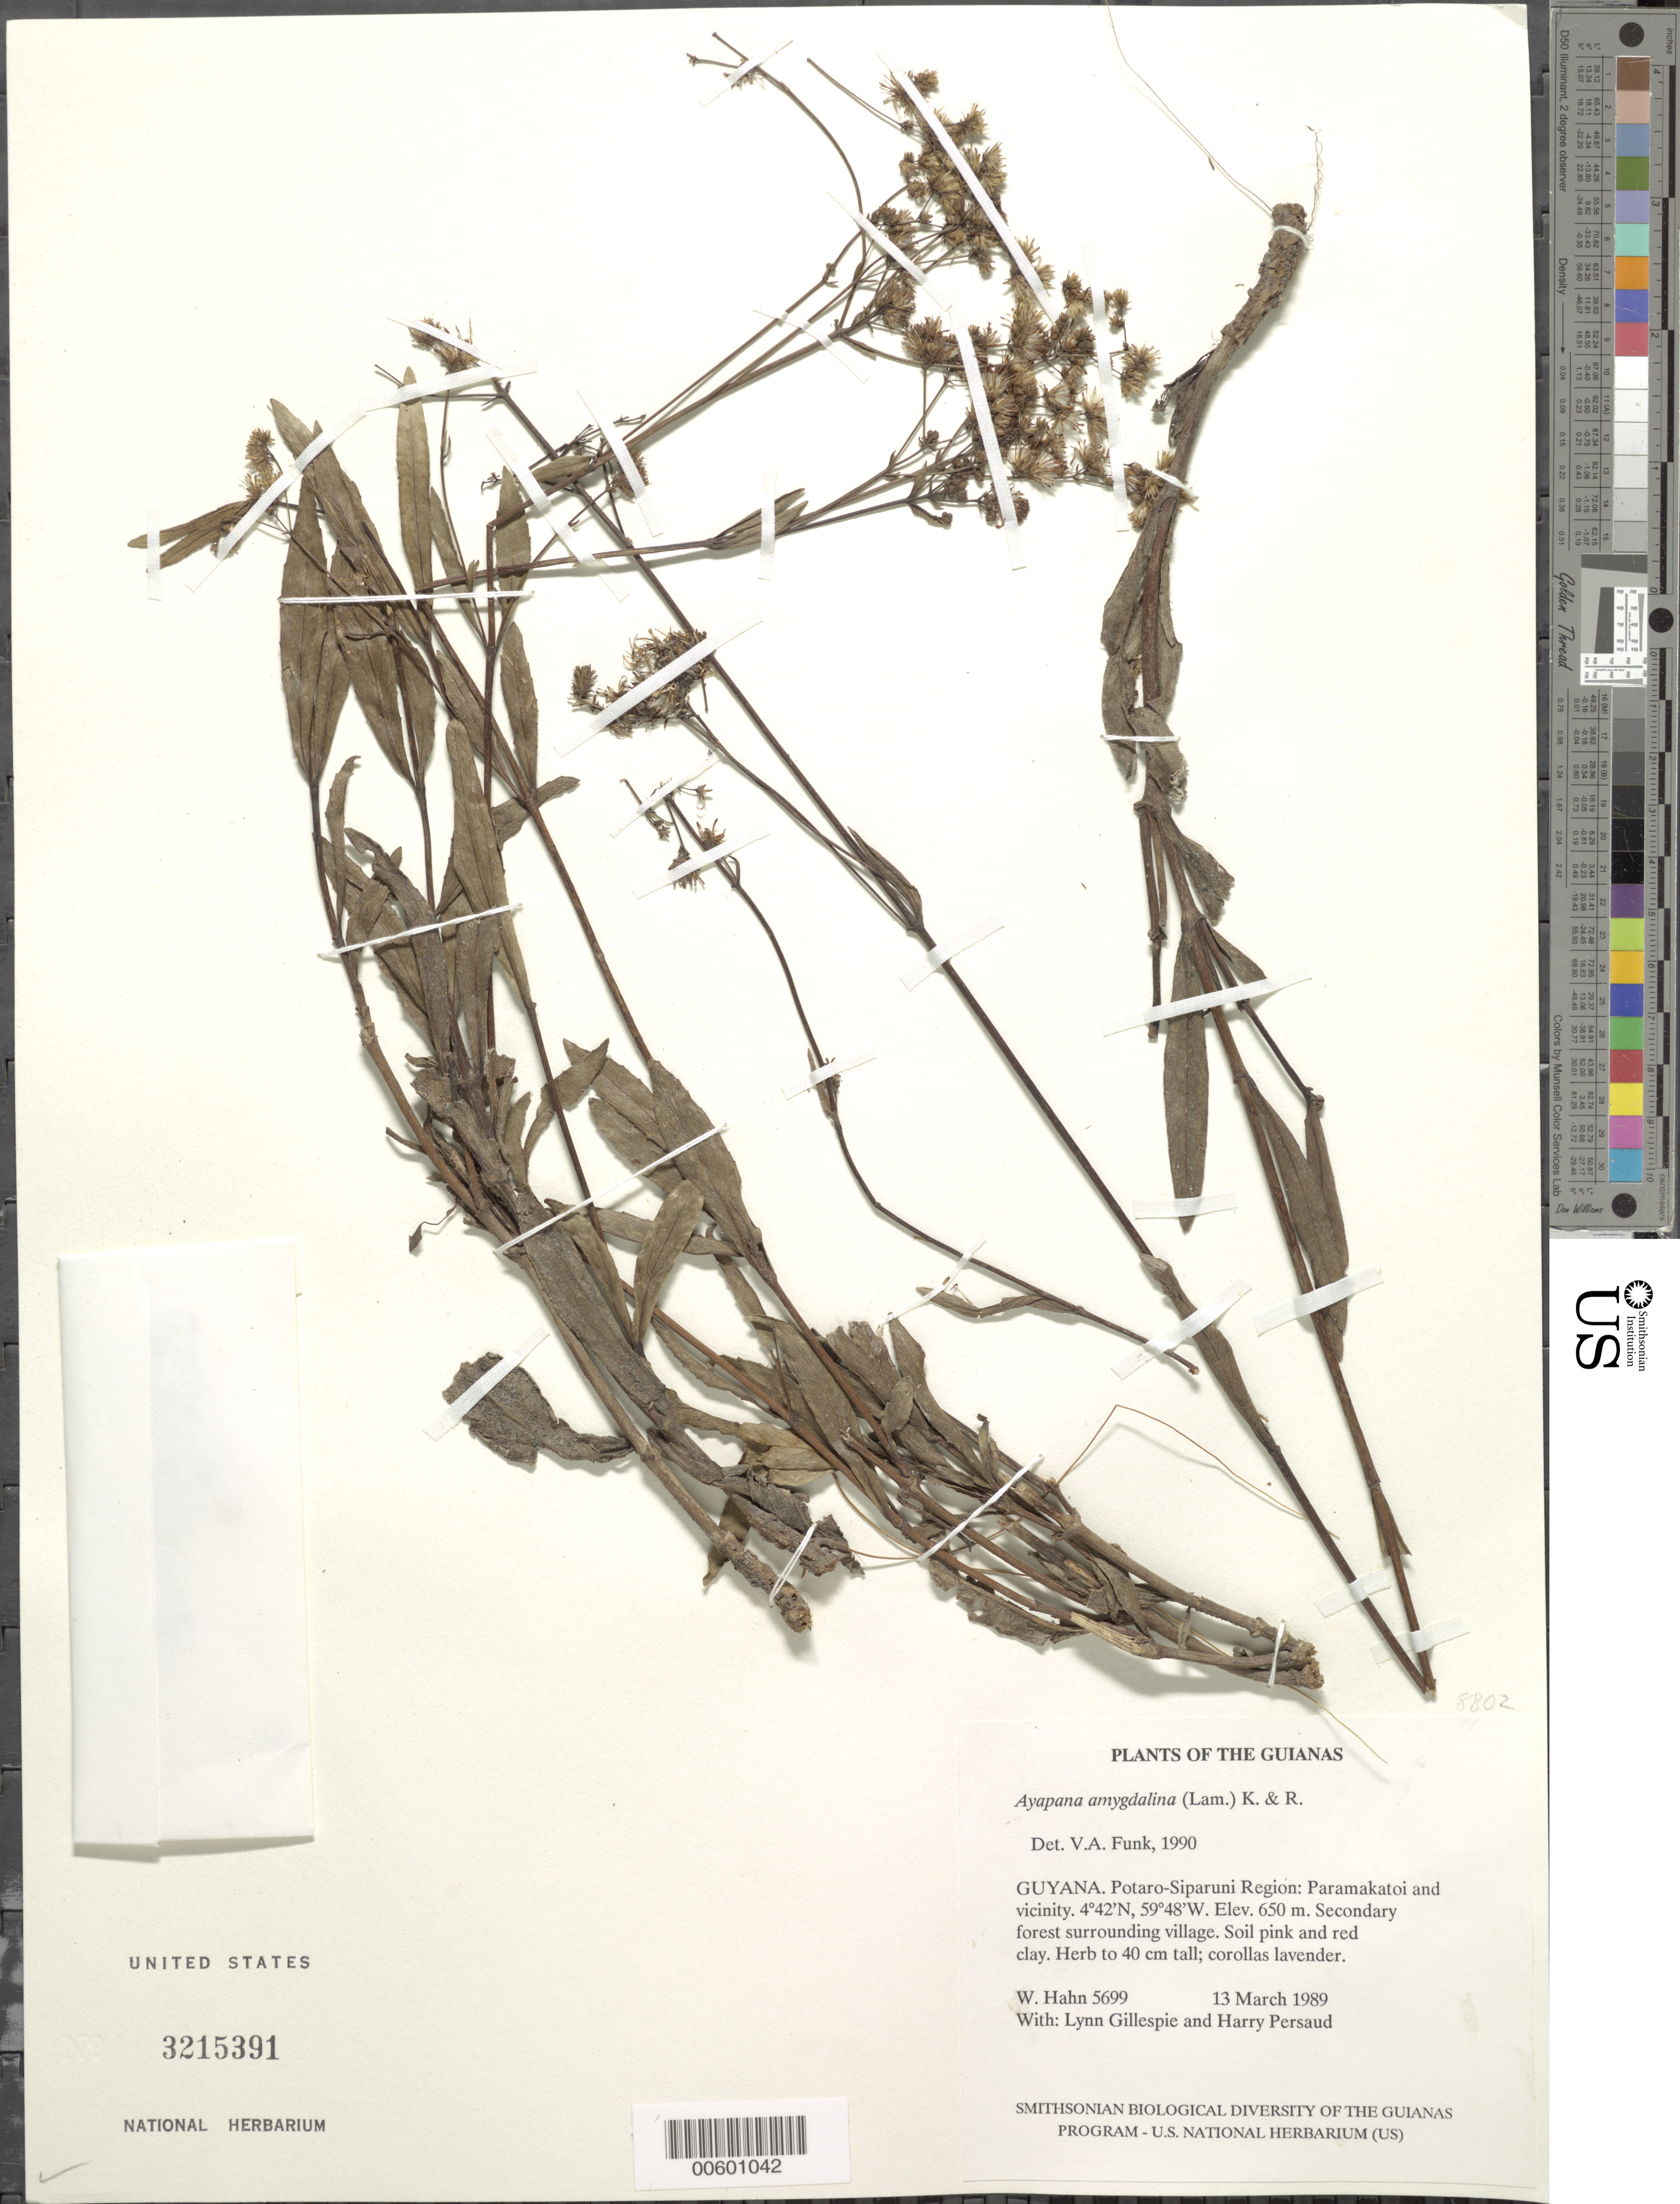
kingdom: Plantae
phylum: Tracheophyta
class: Magnoliopsida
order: Asterales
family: Asteraceae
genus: Ayapana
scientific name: Ayapana amygdalina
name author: (Lam.) R.M. King & H. Rob.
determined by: Funk, Vicki A., (BOT), Smithsonian Institution - National Museum of Natural History (UNITED STATES)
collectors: W. Hahn, L. J. Gillespie & H. Persaud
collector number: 5699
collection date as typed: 13 March 1989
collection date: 1989-03-13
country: Guyana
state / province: Potaro-Siparuni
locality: Paramakatoi and vicinity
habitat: Secondary forest surrounding village. Soil pink and red clay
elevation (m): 650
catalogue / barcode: US 3215391